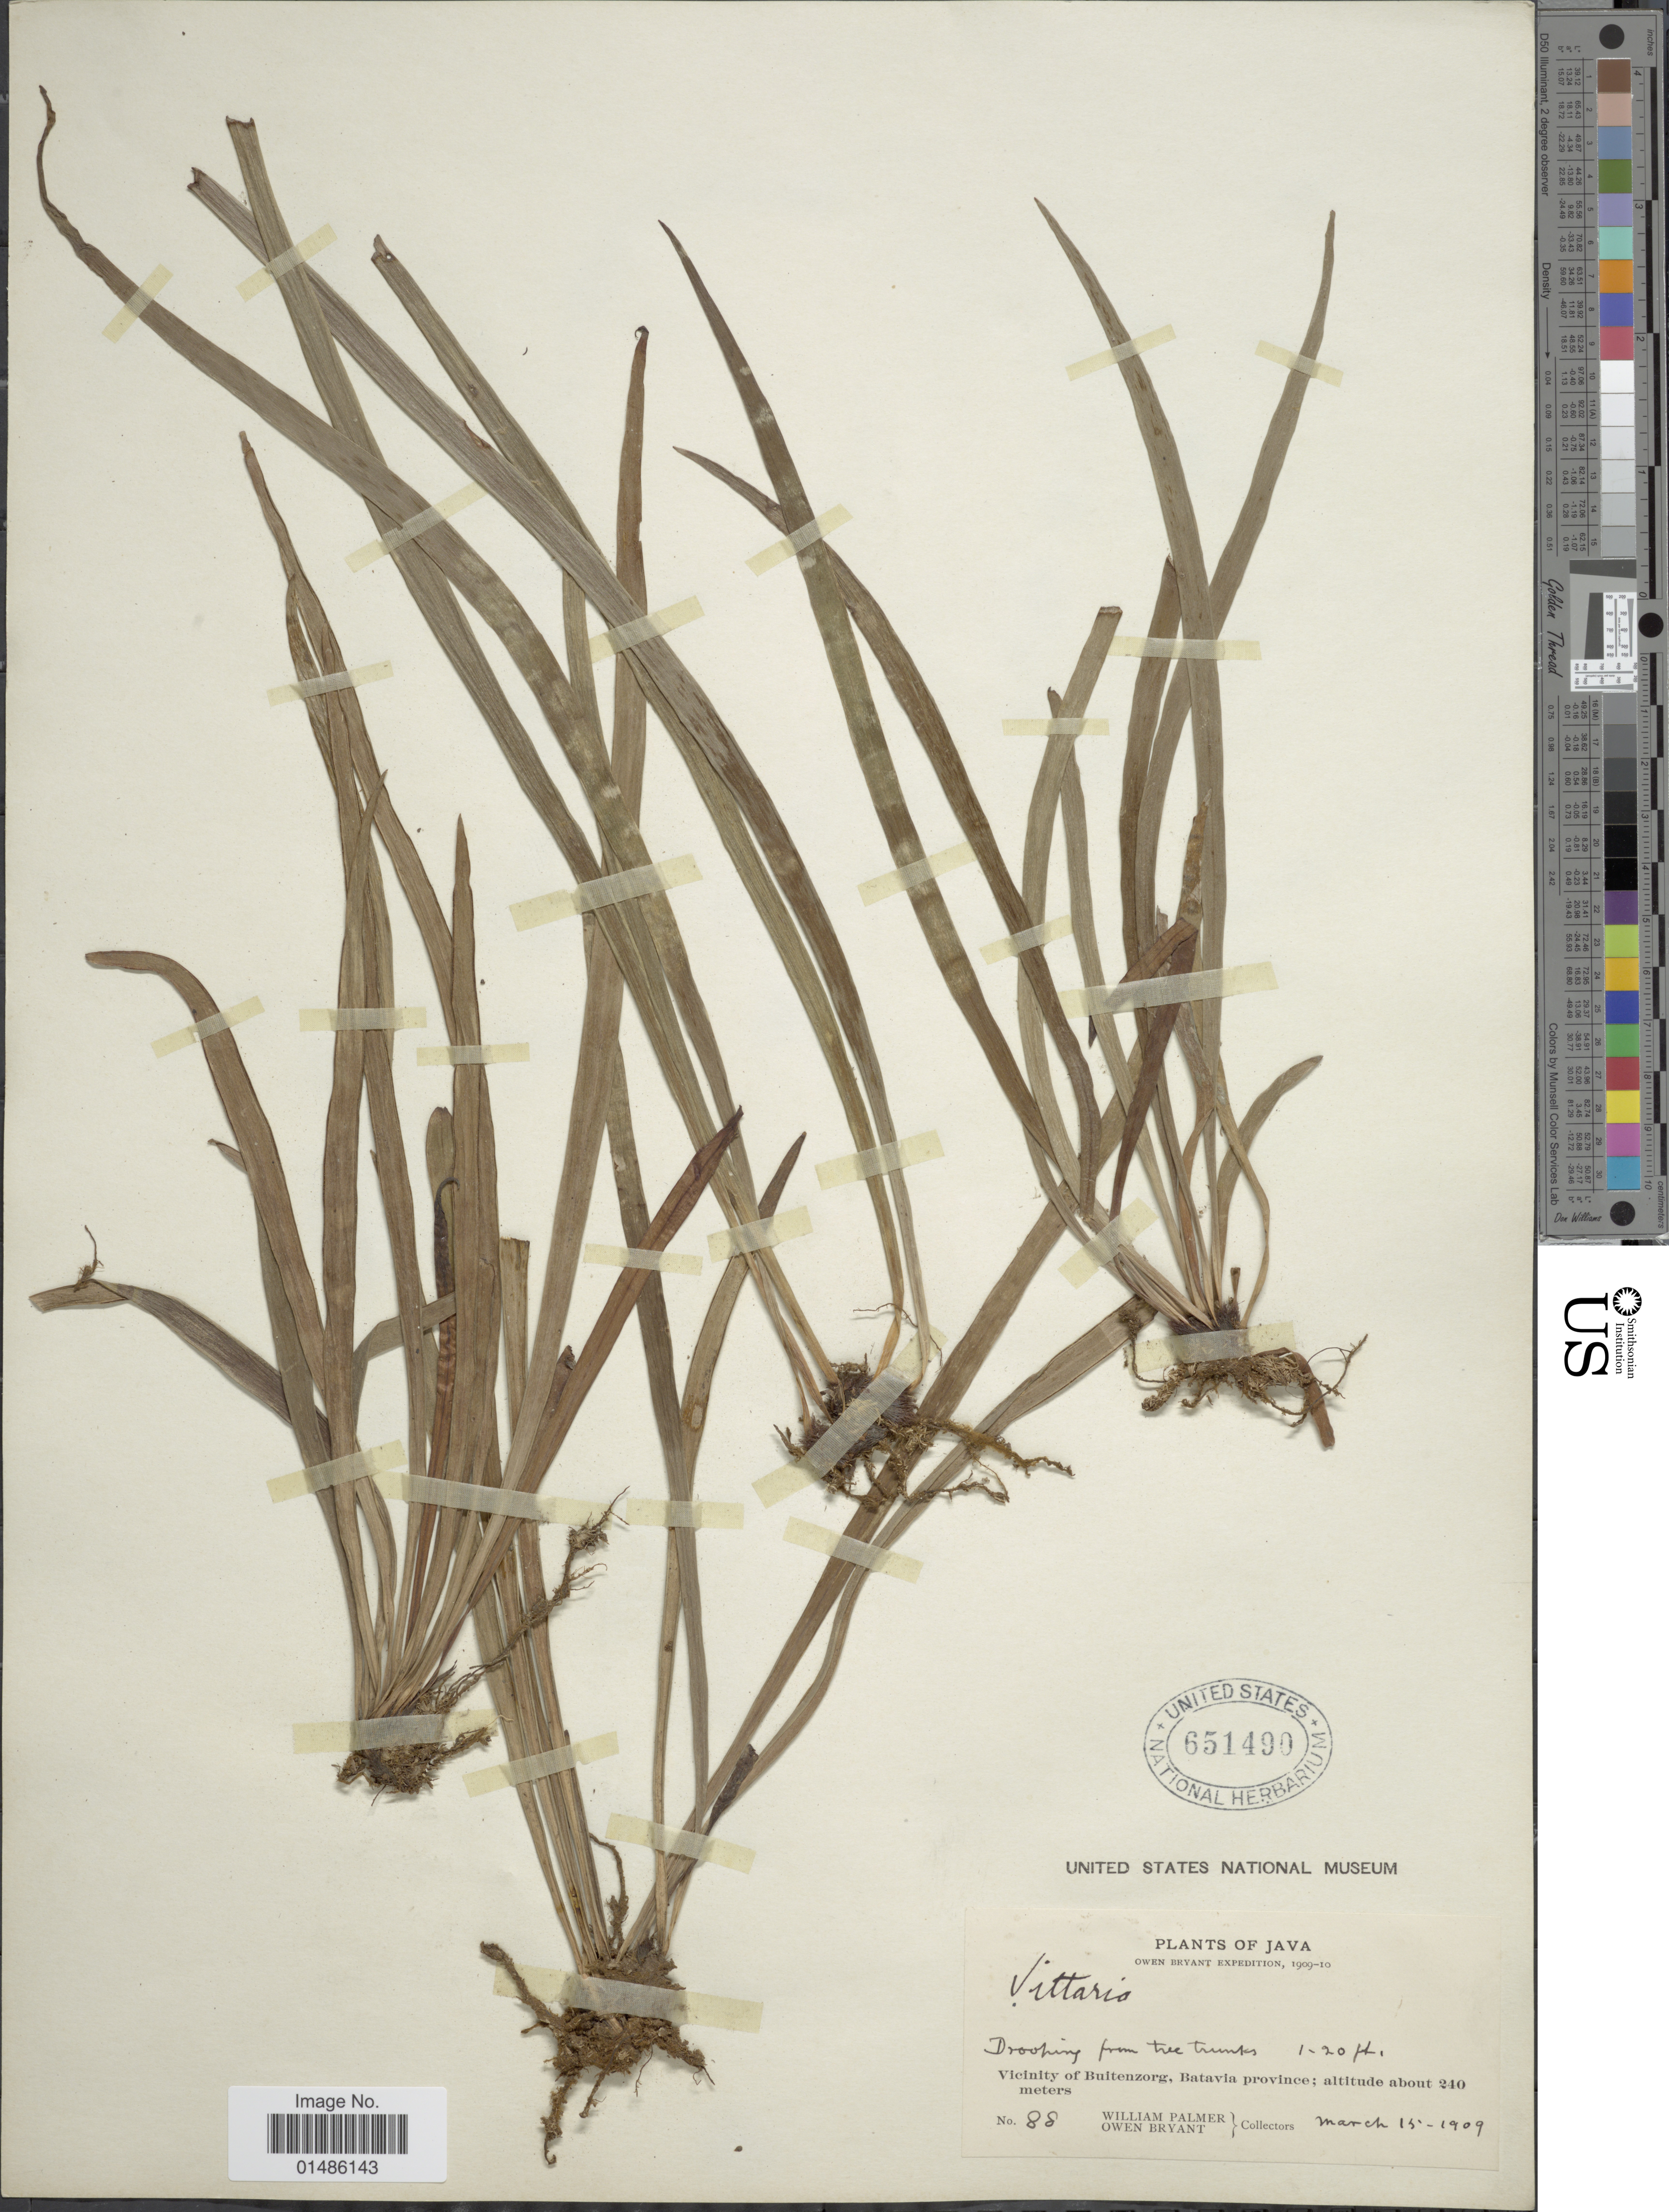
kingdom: Plantae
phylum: Tracheophyta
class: Polypodiopsida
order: Polypodiales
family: Pteridaceae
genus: Haplopteris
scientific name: Haplopteris sp.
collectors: W. Palmer & O. Bryant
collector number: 88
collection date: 1909-03-15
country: Indonesia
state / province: Java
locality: Vicinity of Buitenzorg, Batavia province.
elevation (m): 240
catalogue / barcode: US 651490